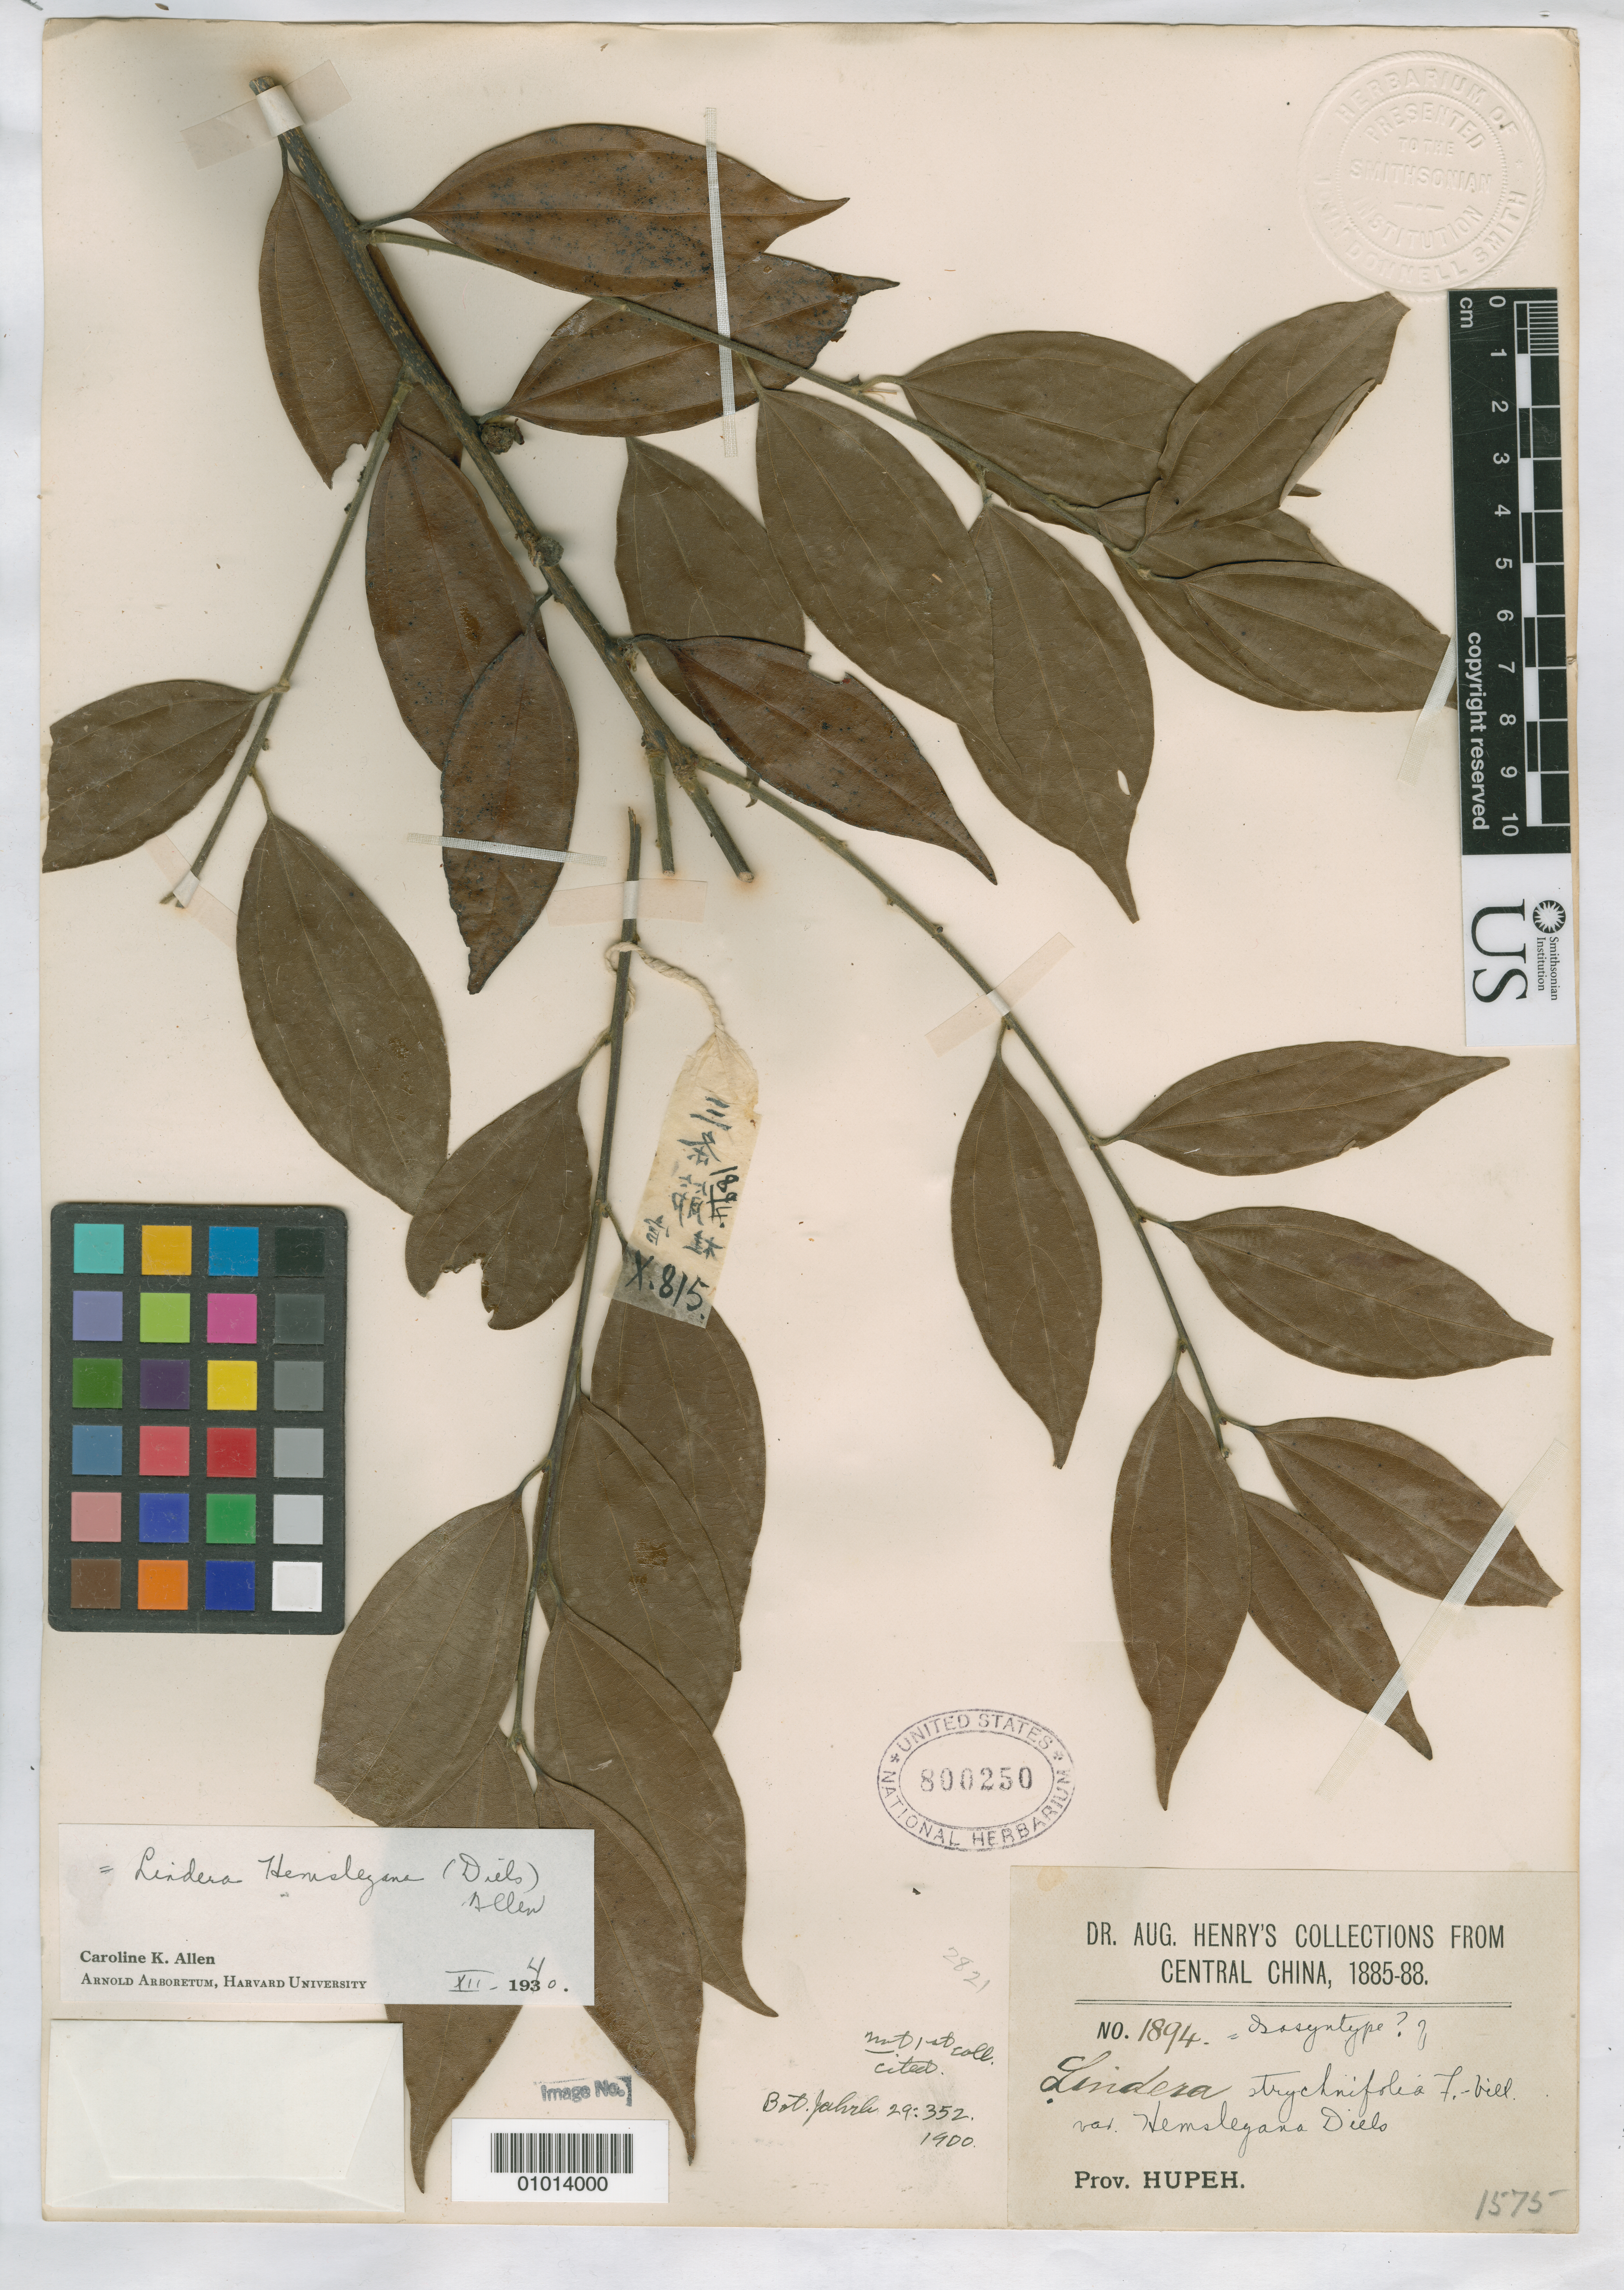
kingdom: Plantae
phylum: Tracheophyta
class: Magnoliopsida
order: Laurales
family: Lauraceae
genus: Lindera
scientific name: Lindera strychnifolia var. hemsleyana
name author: Diels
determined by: Allen, C. K.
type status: Isosyntype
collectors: A. Henry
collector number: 1894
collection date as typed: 1885 to -- --- 1888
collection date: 1885/1888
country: China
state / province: Hubei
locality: Hupeh.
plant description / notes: Protologue includes synonymy/reference to Lindera strychnifolia "var. ? foliis lanceolatis vel ovato-lanceolatis (Hemsl. IFS II, 392)" [=Hemsley 1891, J. Linn. Soc. Bot. 26: 392].; Specimen ex John Donnell Smith herbarium.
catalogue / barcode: US 800250